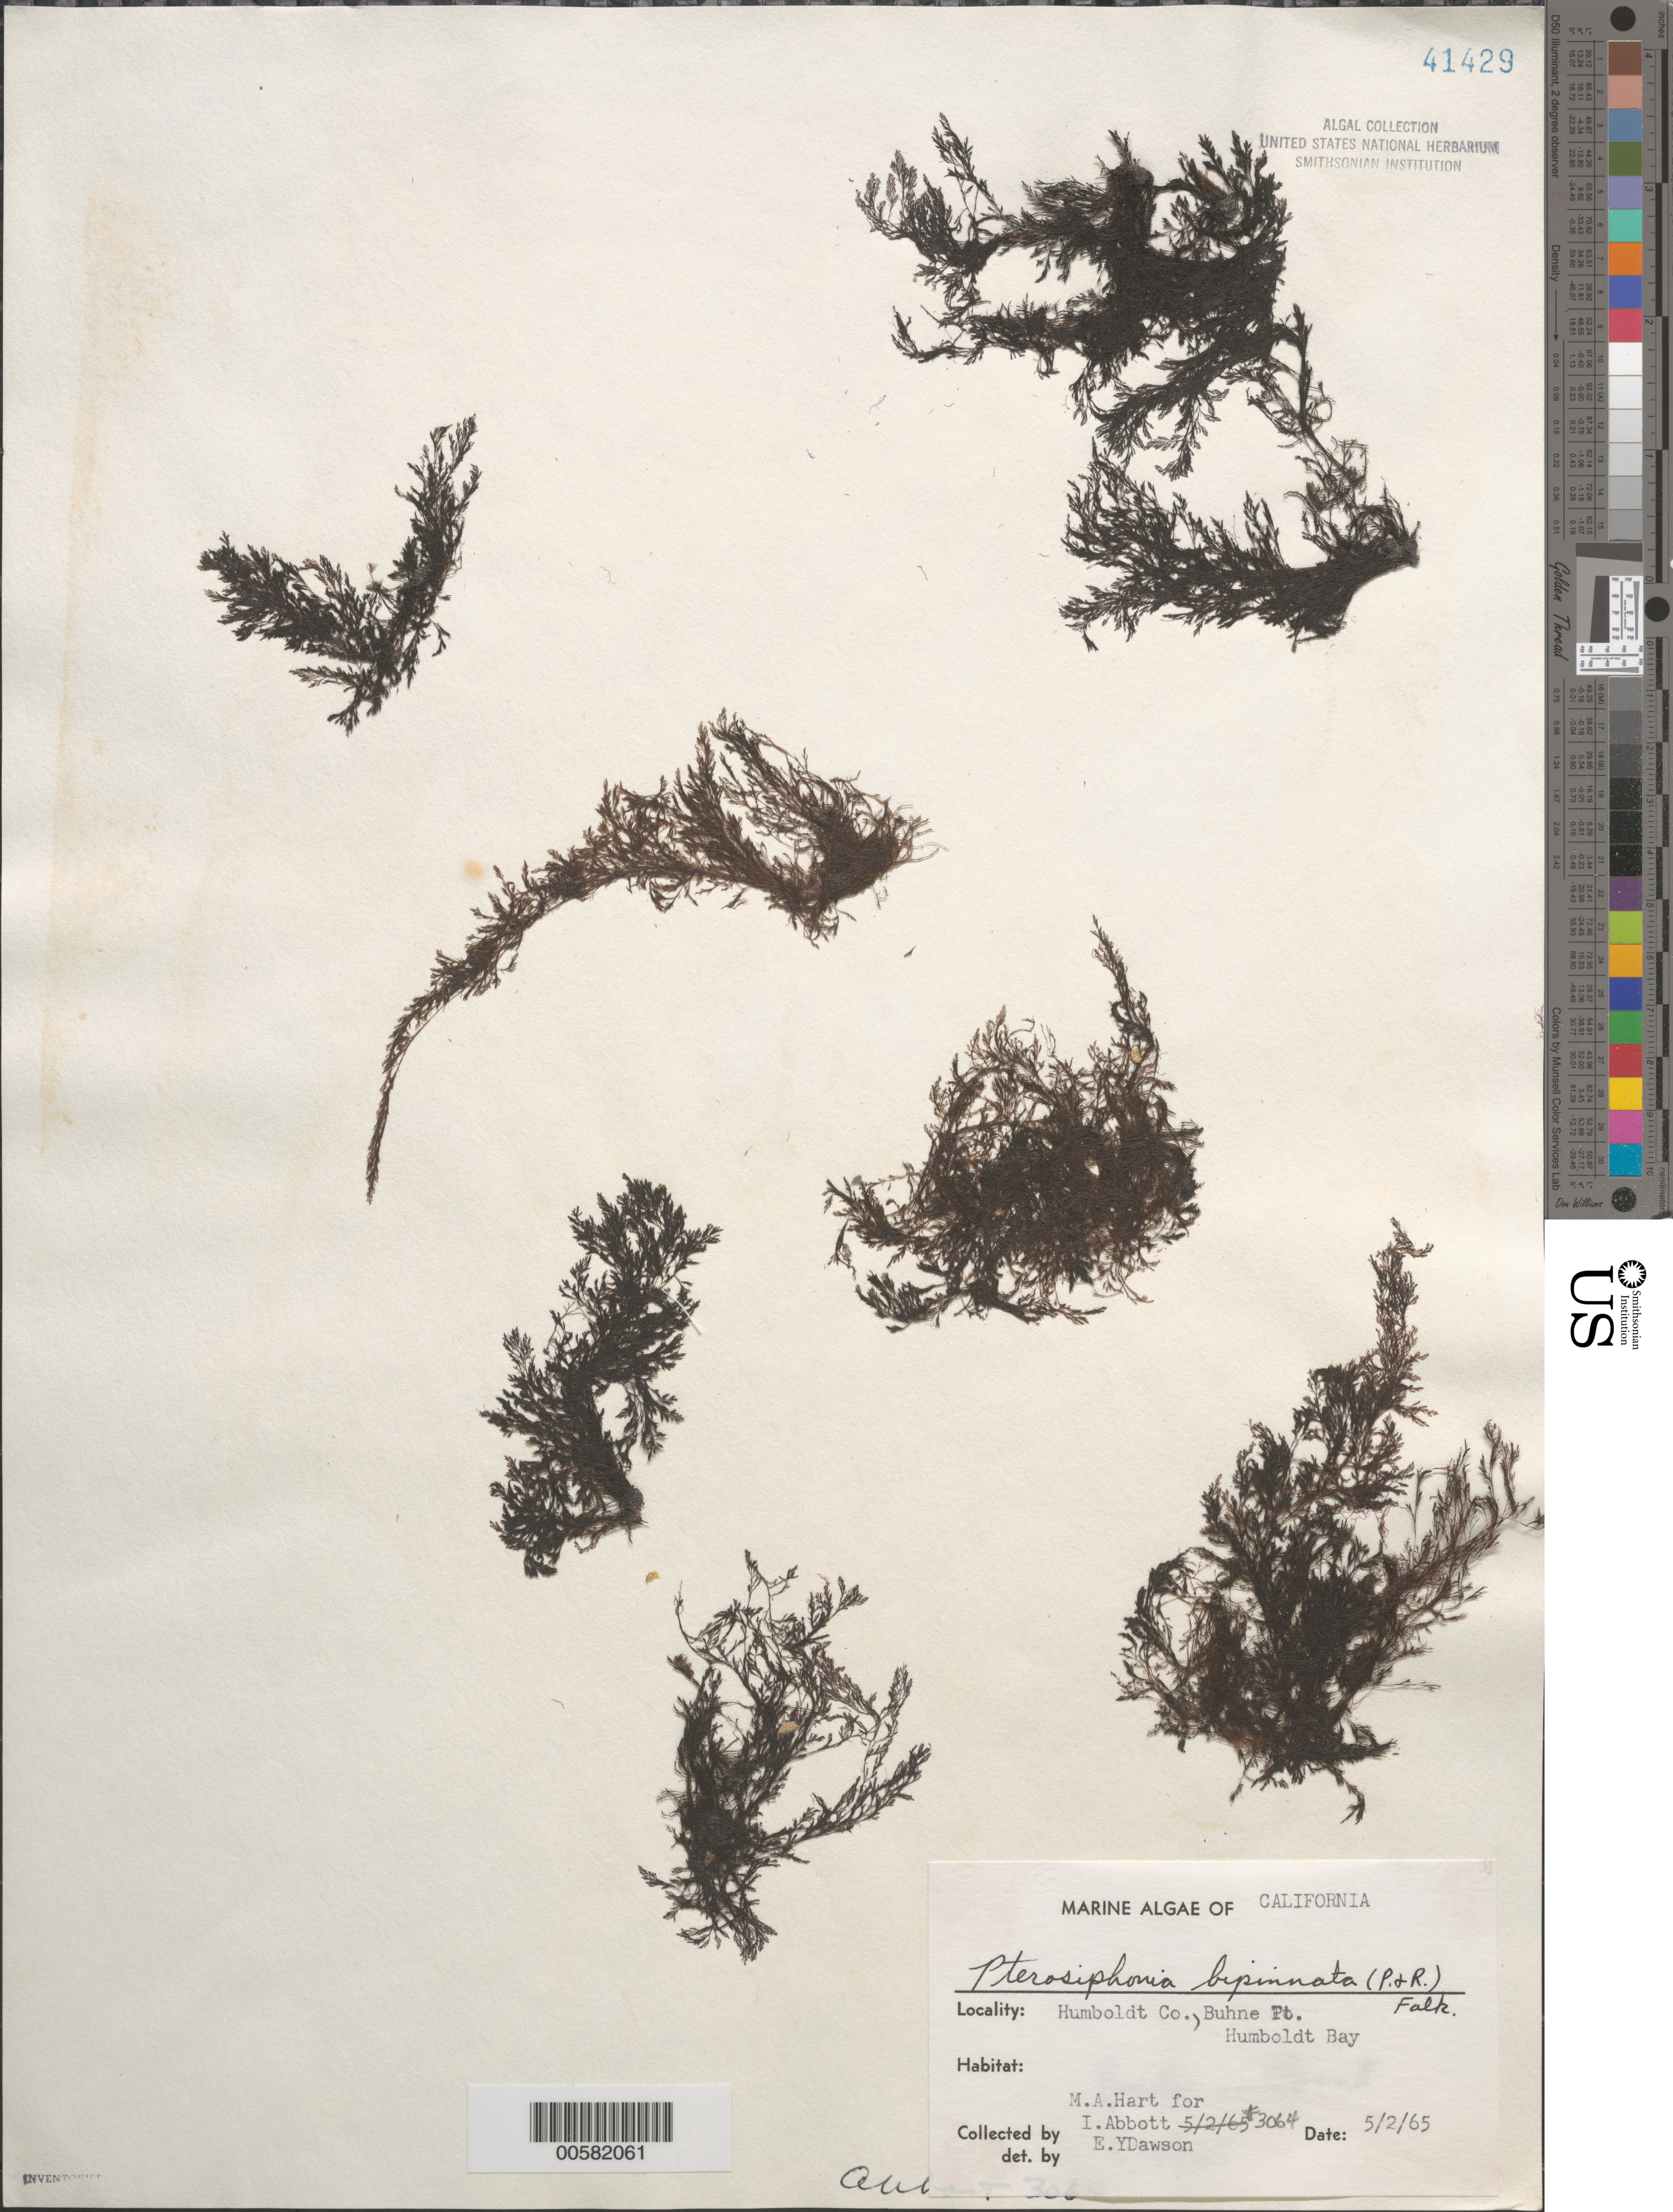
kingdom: Plantae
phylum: Rhodophyta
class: Florideophyceae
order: Ceramiales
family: Rhodomelaceae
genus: Savoiea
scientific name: Savoiea bipinnata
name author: (Postels & Rupr.) M.J. Wynne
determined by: Algae name updating Project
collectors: M. A. Hart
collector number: IAA 3064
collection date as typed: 02 May 1965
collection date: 1965-05-02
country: United States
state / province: California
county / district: Humboldt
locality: Buhne Point, Humboldt Bay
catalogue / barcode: US 41429